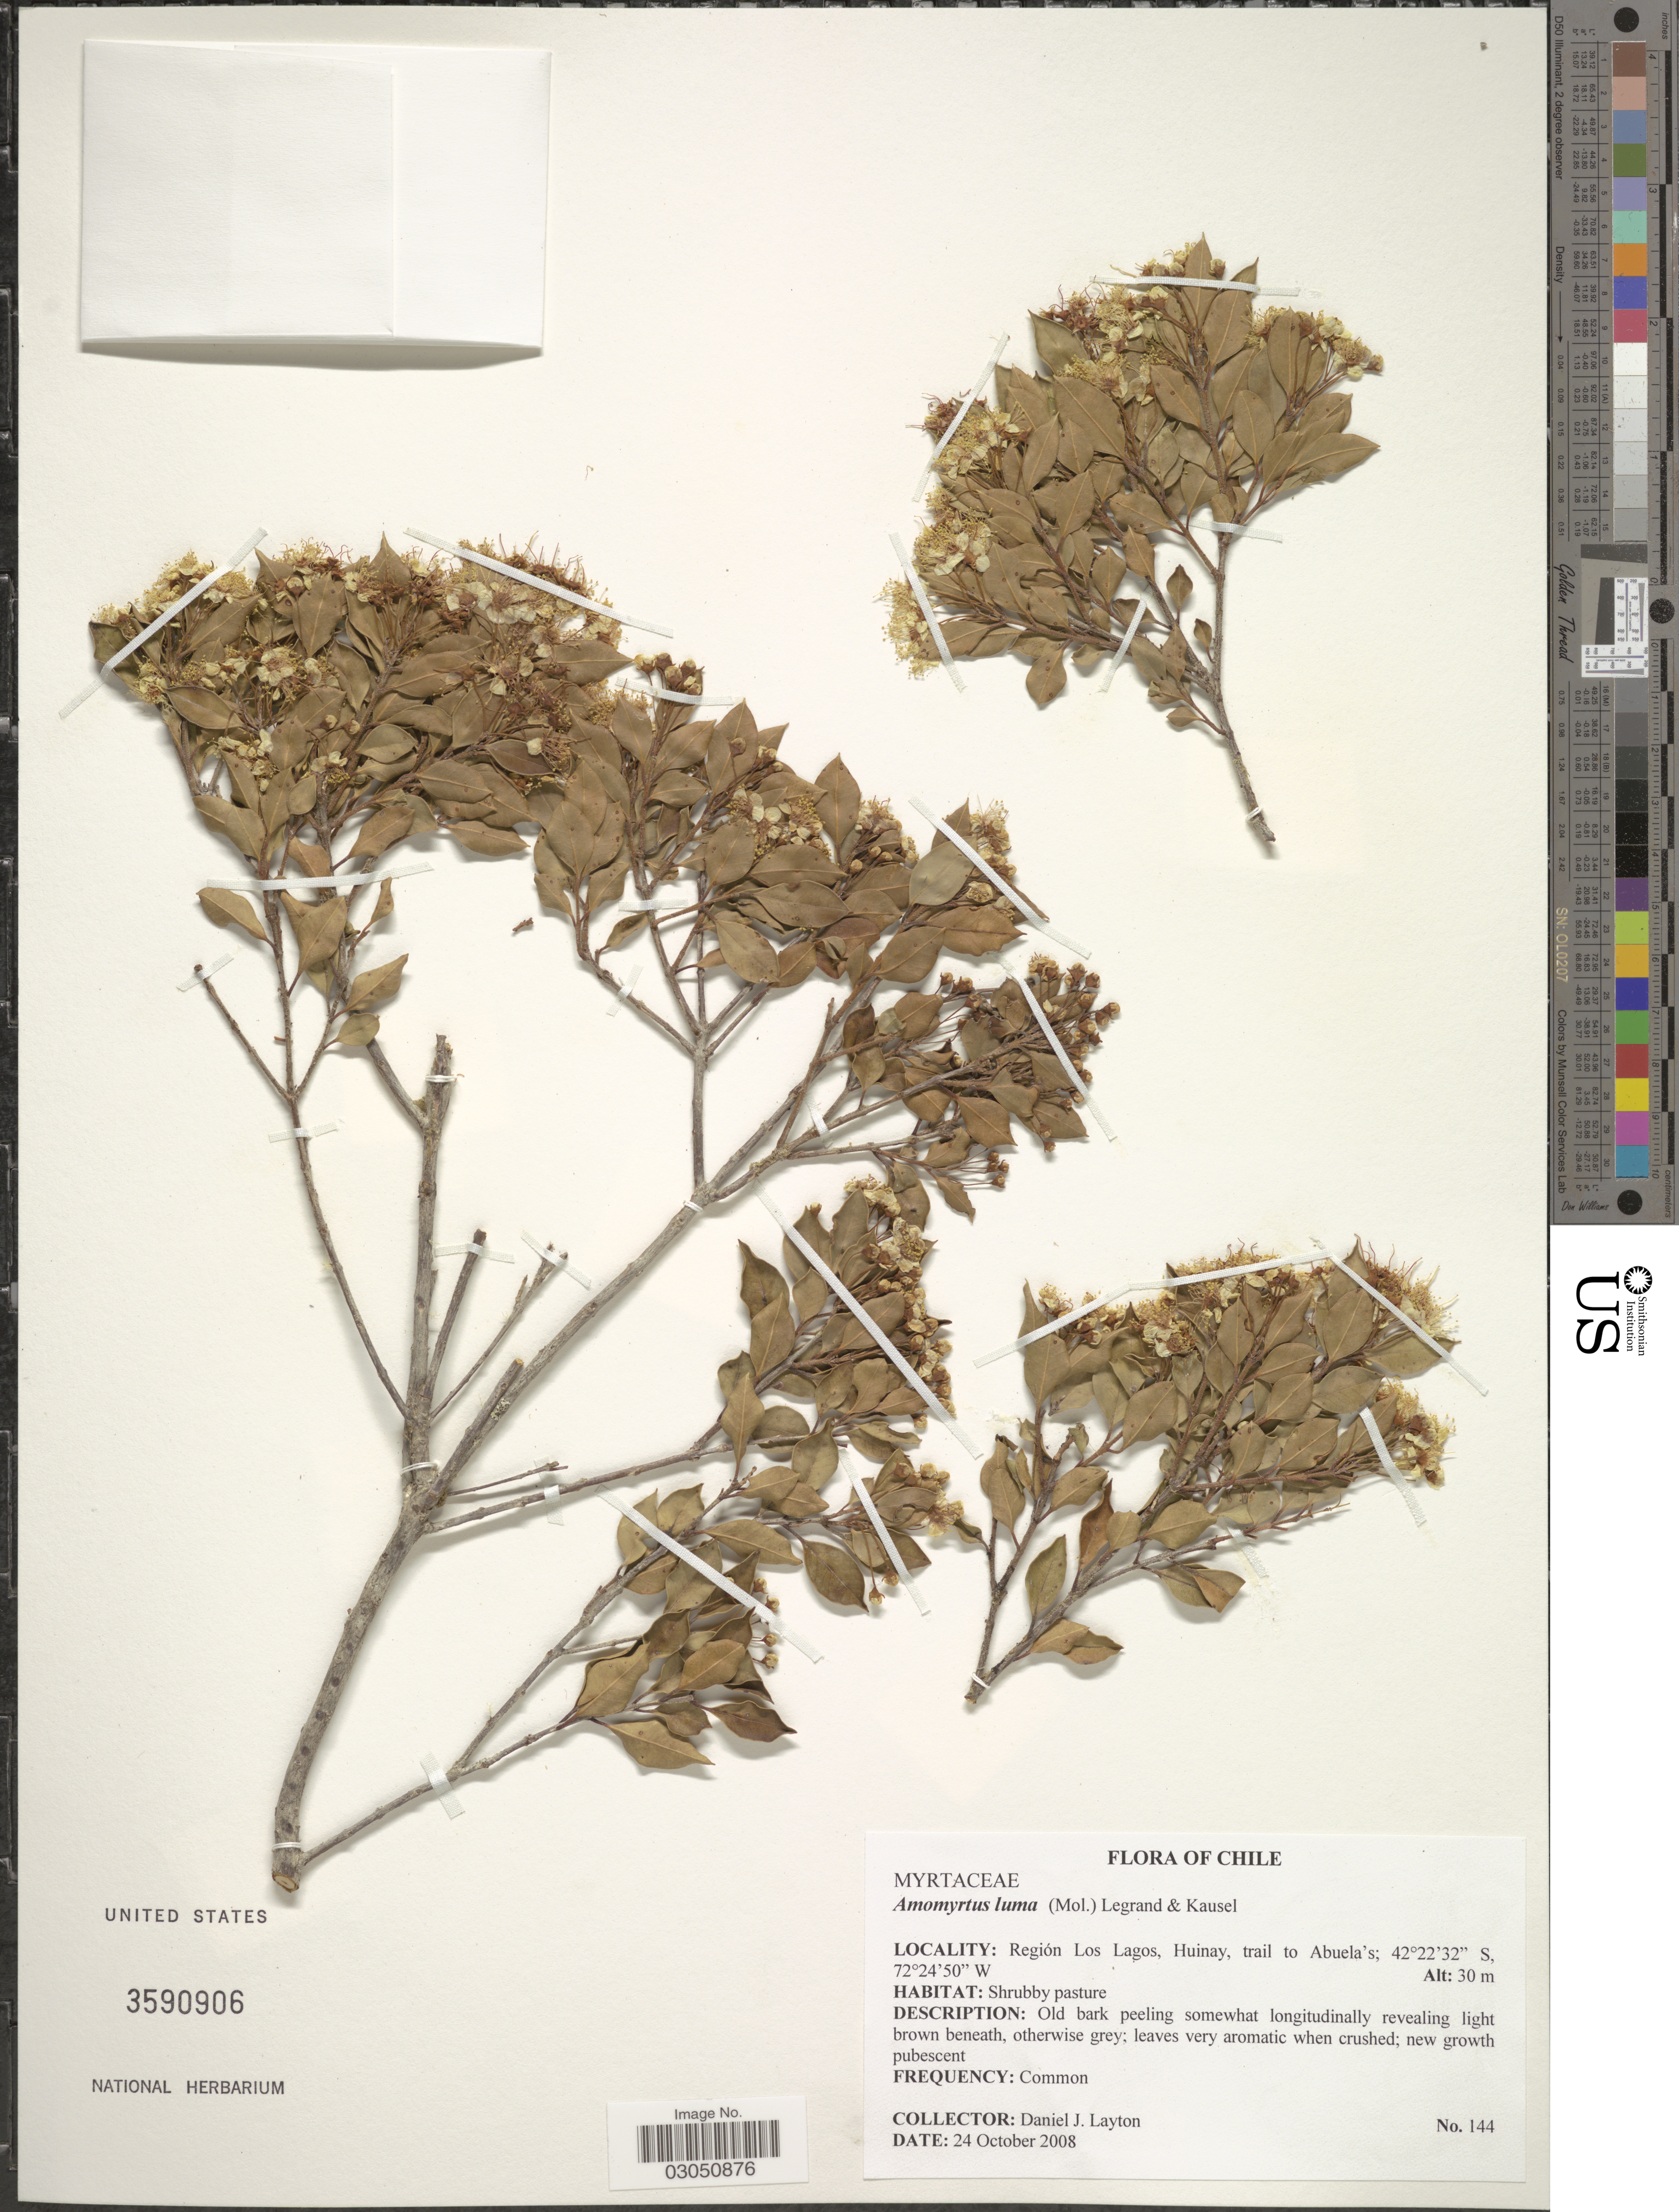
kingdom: Plantae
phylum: Tracheophyta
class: Magnoliopsida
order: Myrtales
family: Myrtaceae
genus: Amomyrtus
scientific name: Amomyrtus luma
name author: (Molina) D. Legrand & Kausel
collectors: D. J. Layton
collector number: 144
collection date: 2008-10-24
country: Chile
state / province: Los Lagos (X)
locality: Région Los Lagos, Huinay, trail to Abuela's.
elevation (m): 30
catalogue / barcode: US 3590906